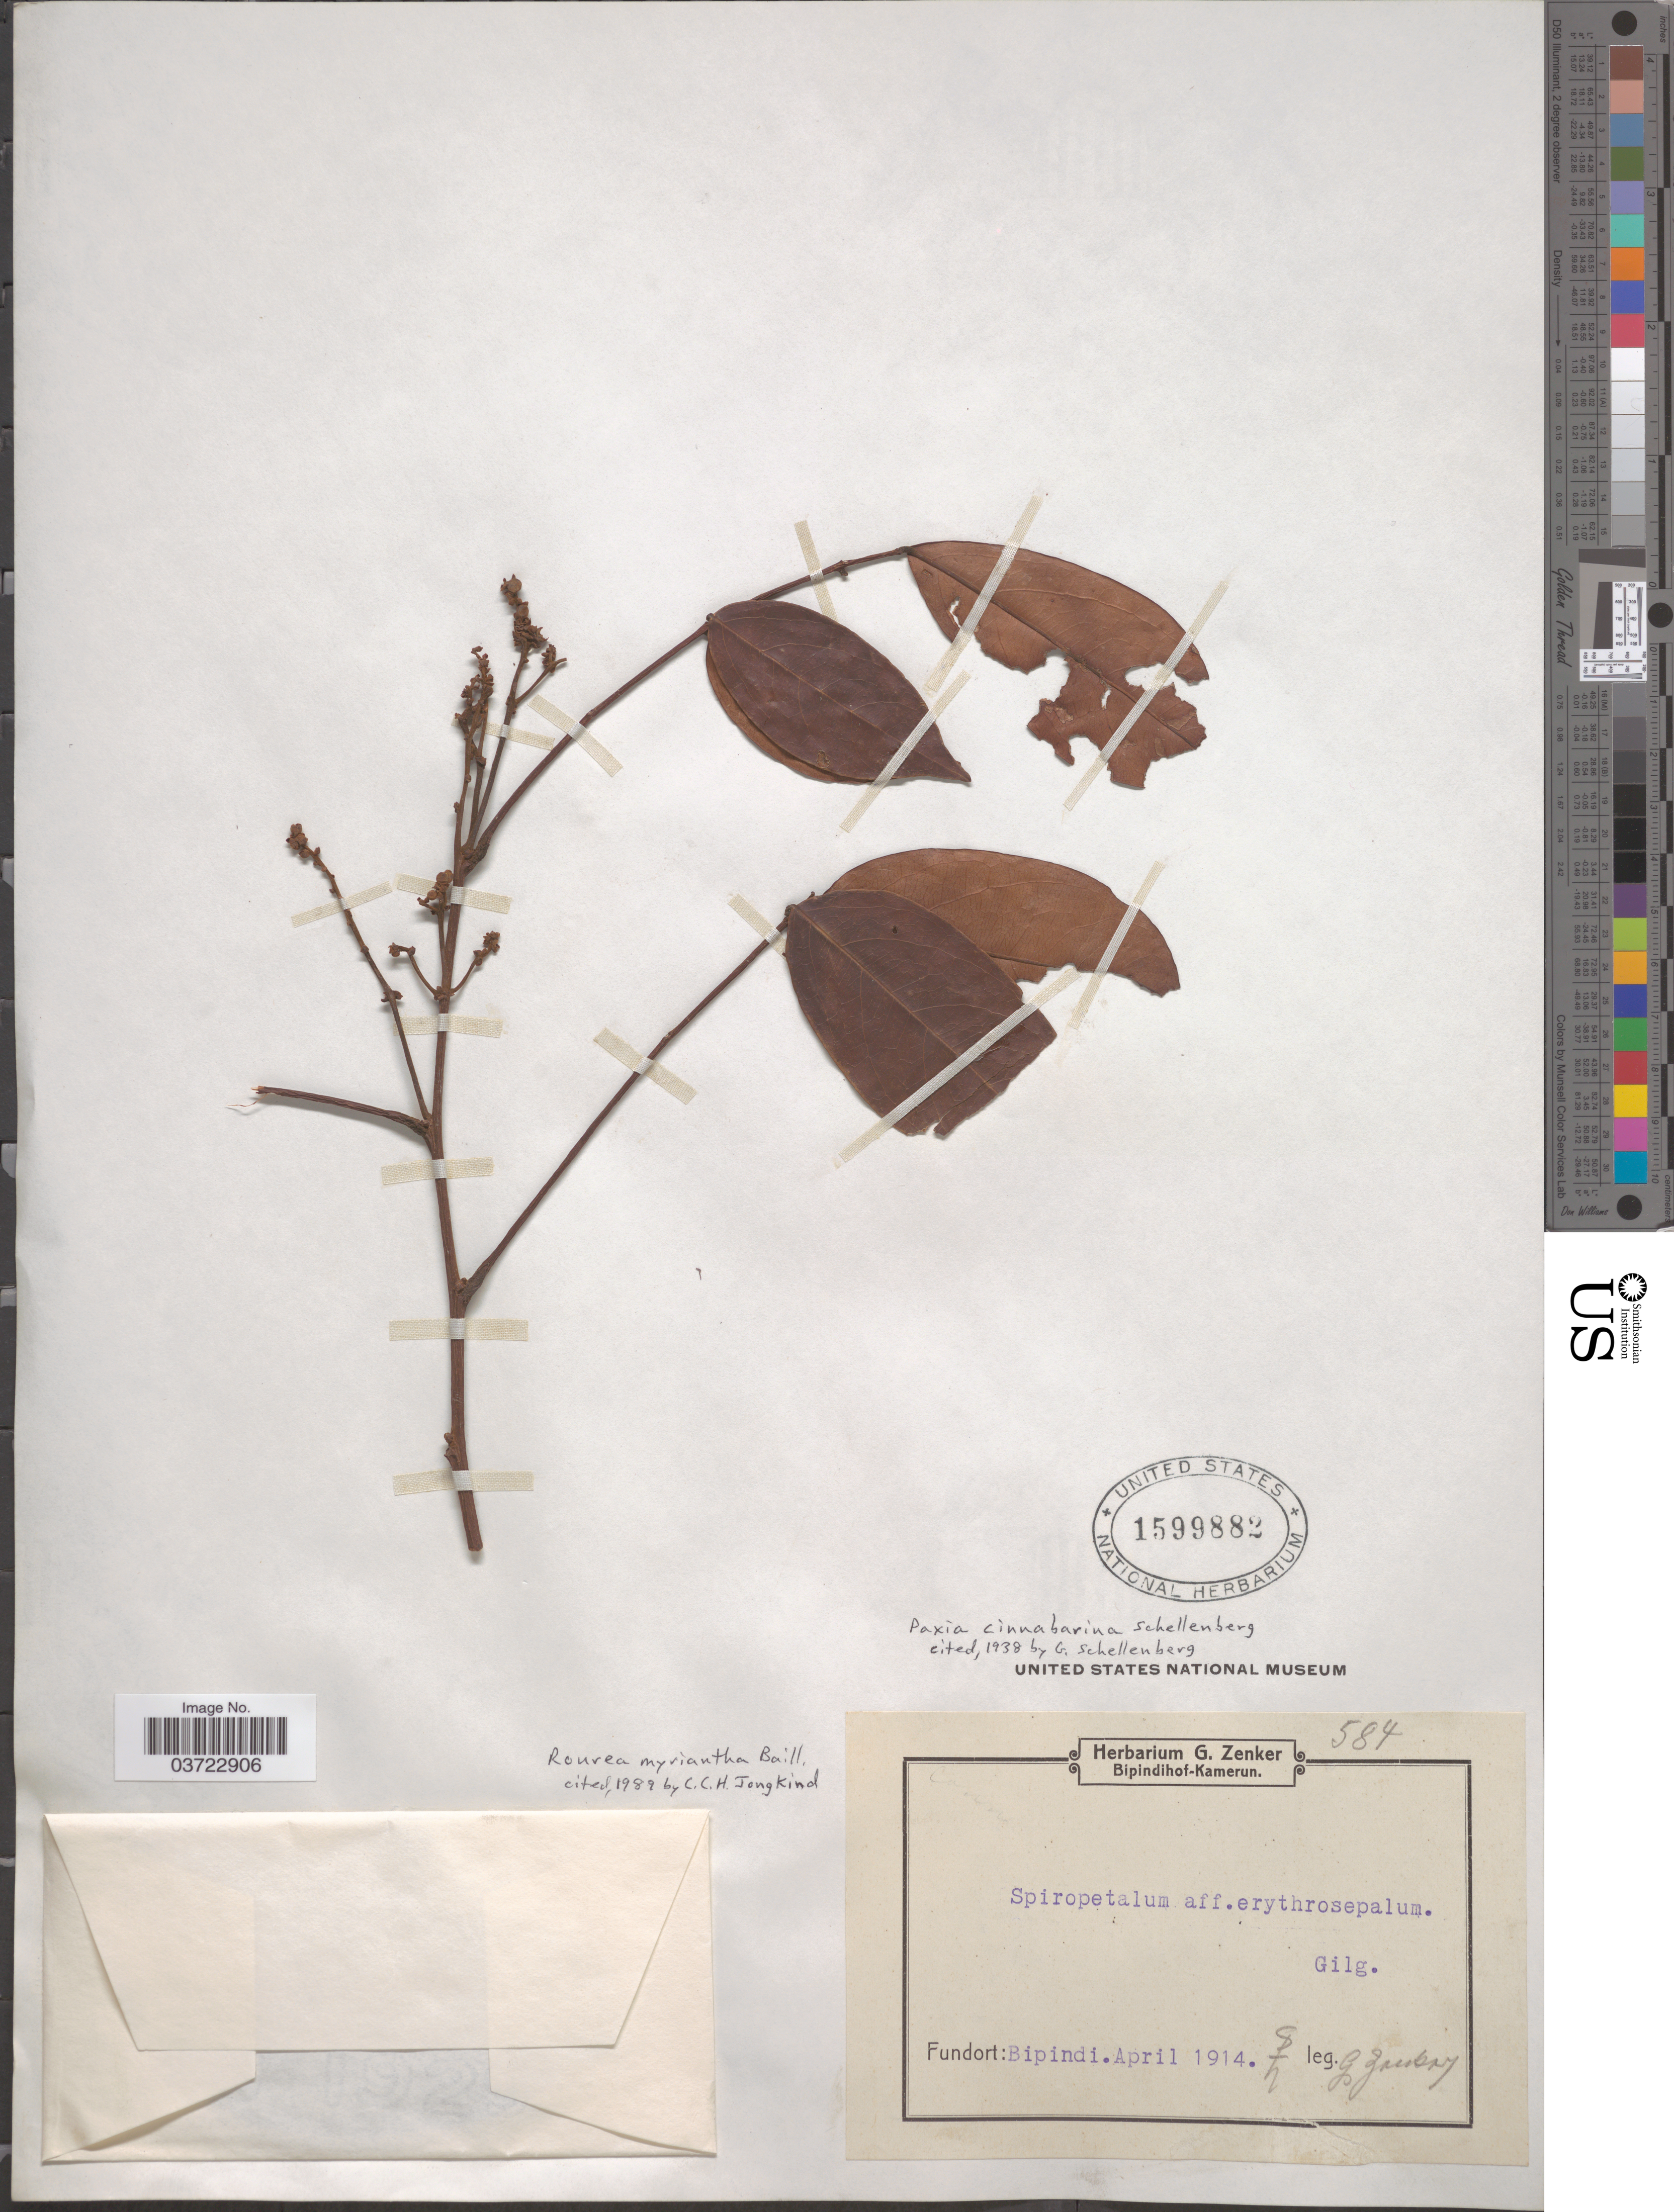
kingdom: Plantae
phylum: Tracheophyta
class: Magnoliopsida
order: Oxalidales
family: Connaraceae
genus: Rourea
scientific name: Rourea myriantha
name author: Baill.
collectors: G. A. Zenker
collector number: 584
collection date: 1914-04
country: Cameroon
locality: Bipindi.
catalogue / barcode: US 1599882